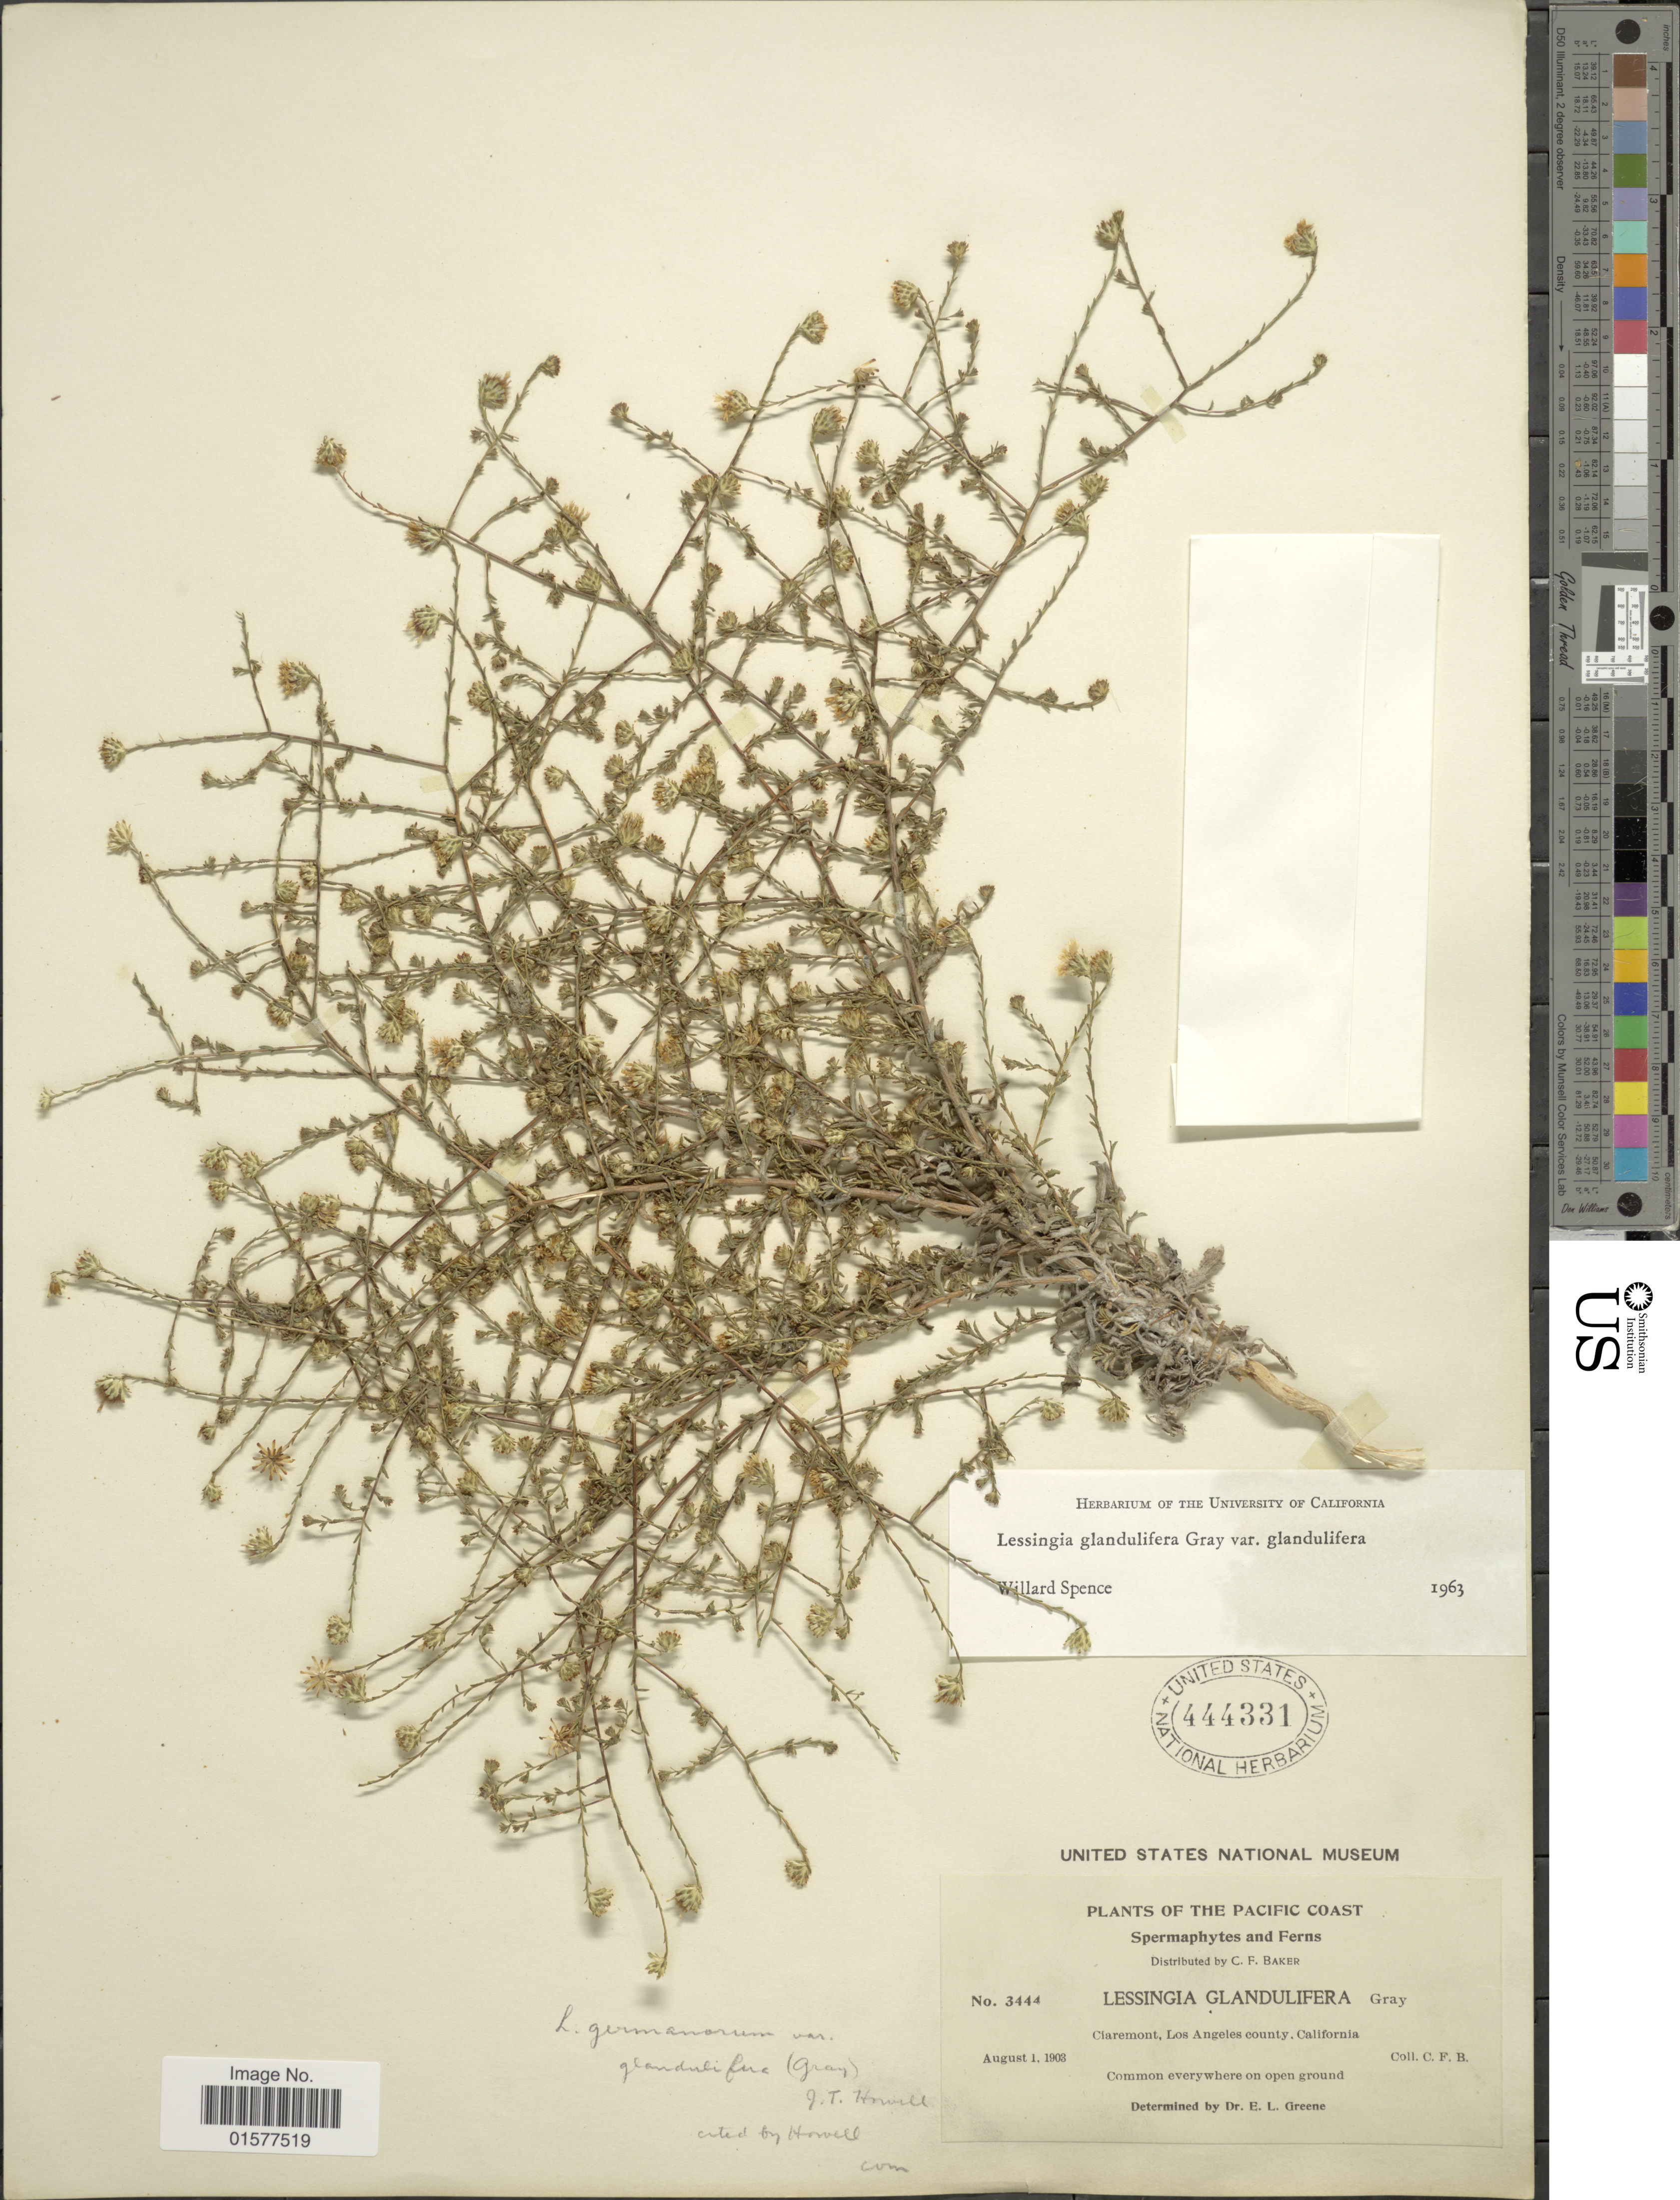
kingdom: Plantae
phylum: Tracheophyta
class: Magnoliopsida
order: Asterales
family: Asteraceae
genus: Lessingia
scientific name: Lessingia glandulifera var. glandulifera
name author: (A. Gray) J.T. Howell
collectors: C. F. Baker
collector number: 3444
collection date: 1903-08-01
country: United States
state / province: California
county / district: Los Angeles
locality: The Pacific Coast, Claremont, Los Angeles county, California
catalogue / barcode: US 444331